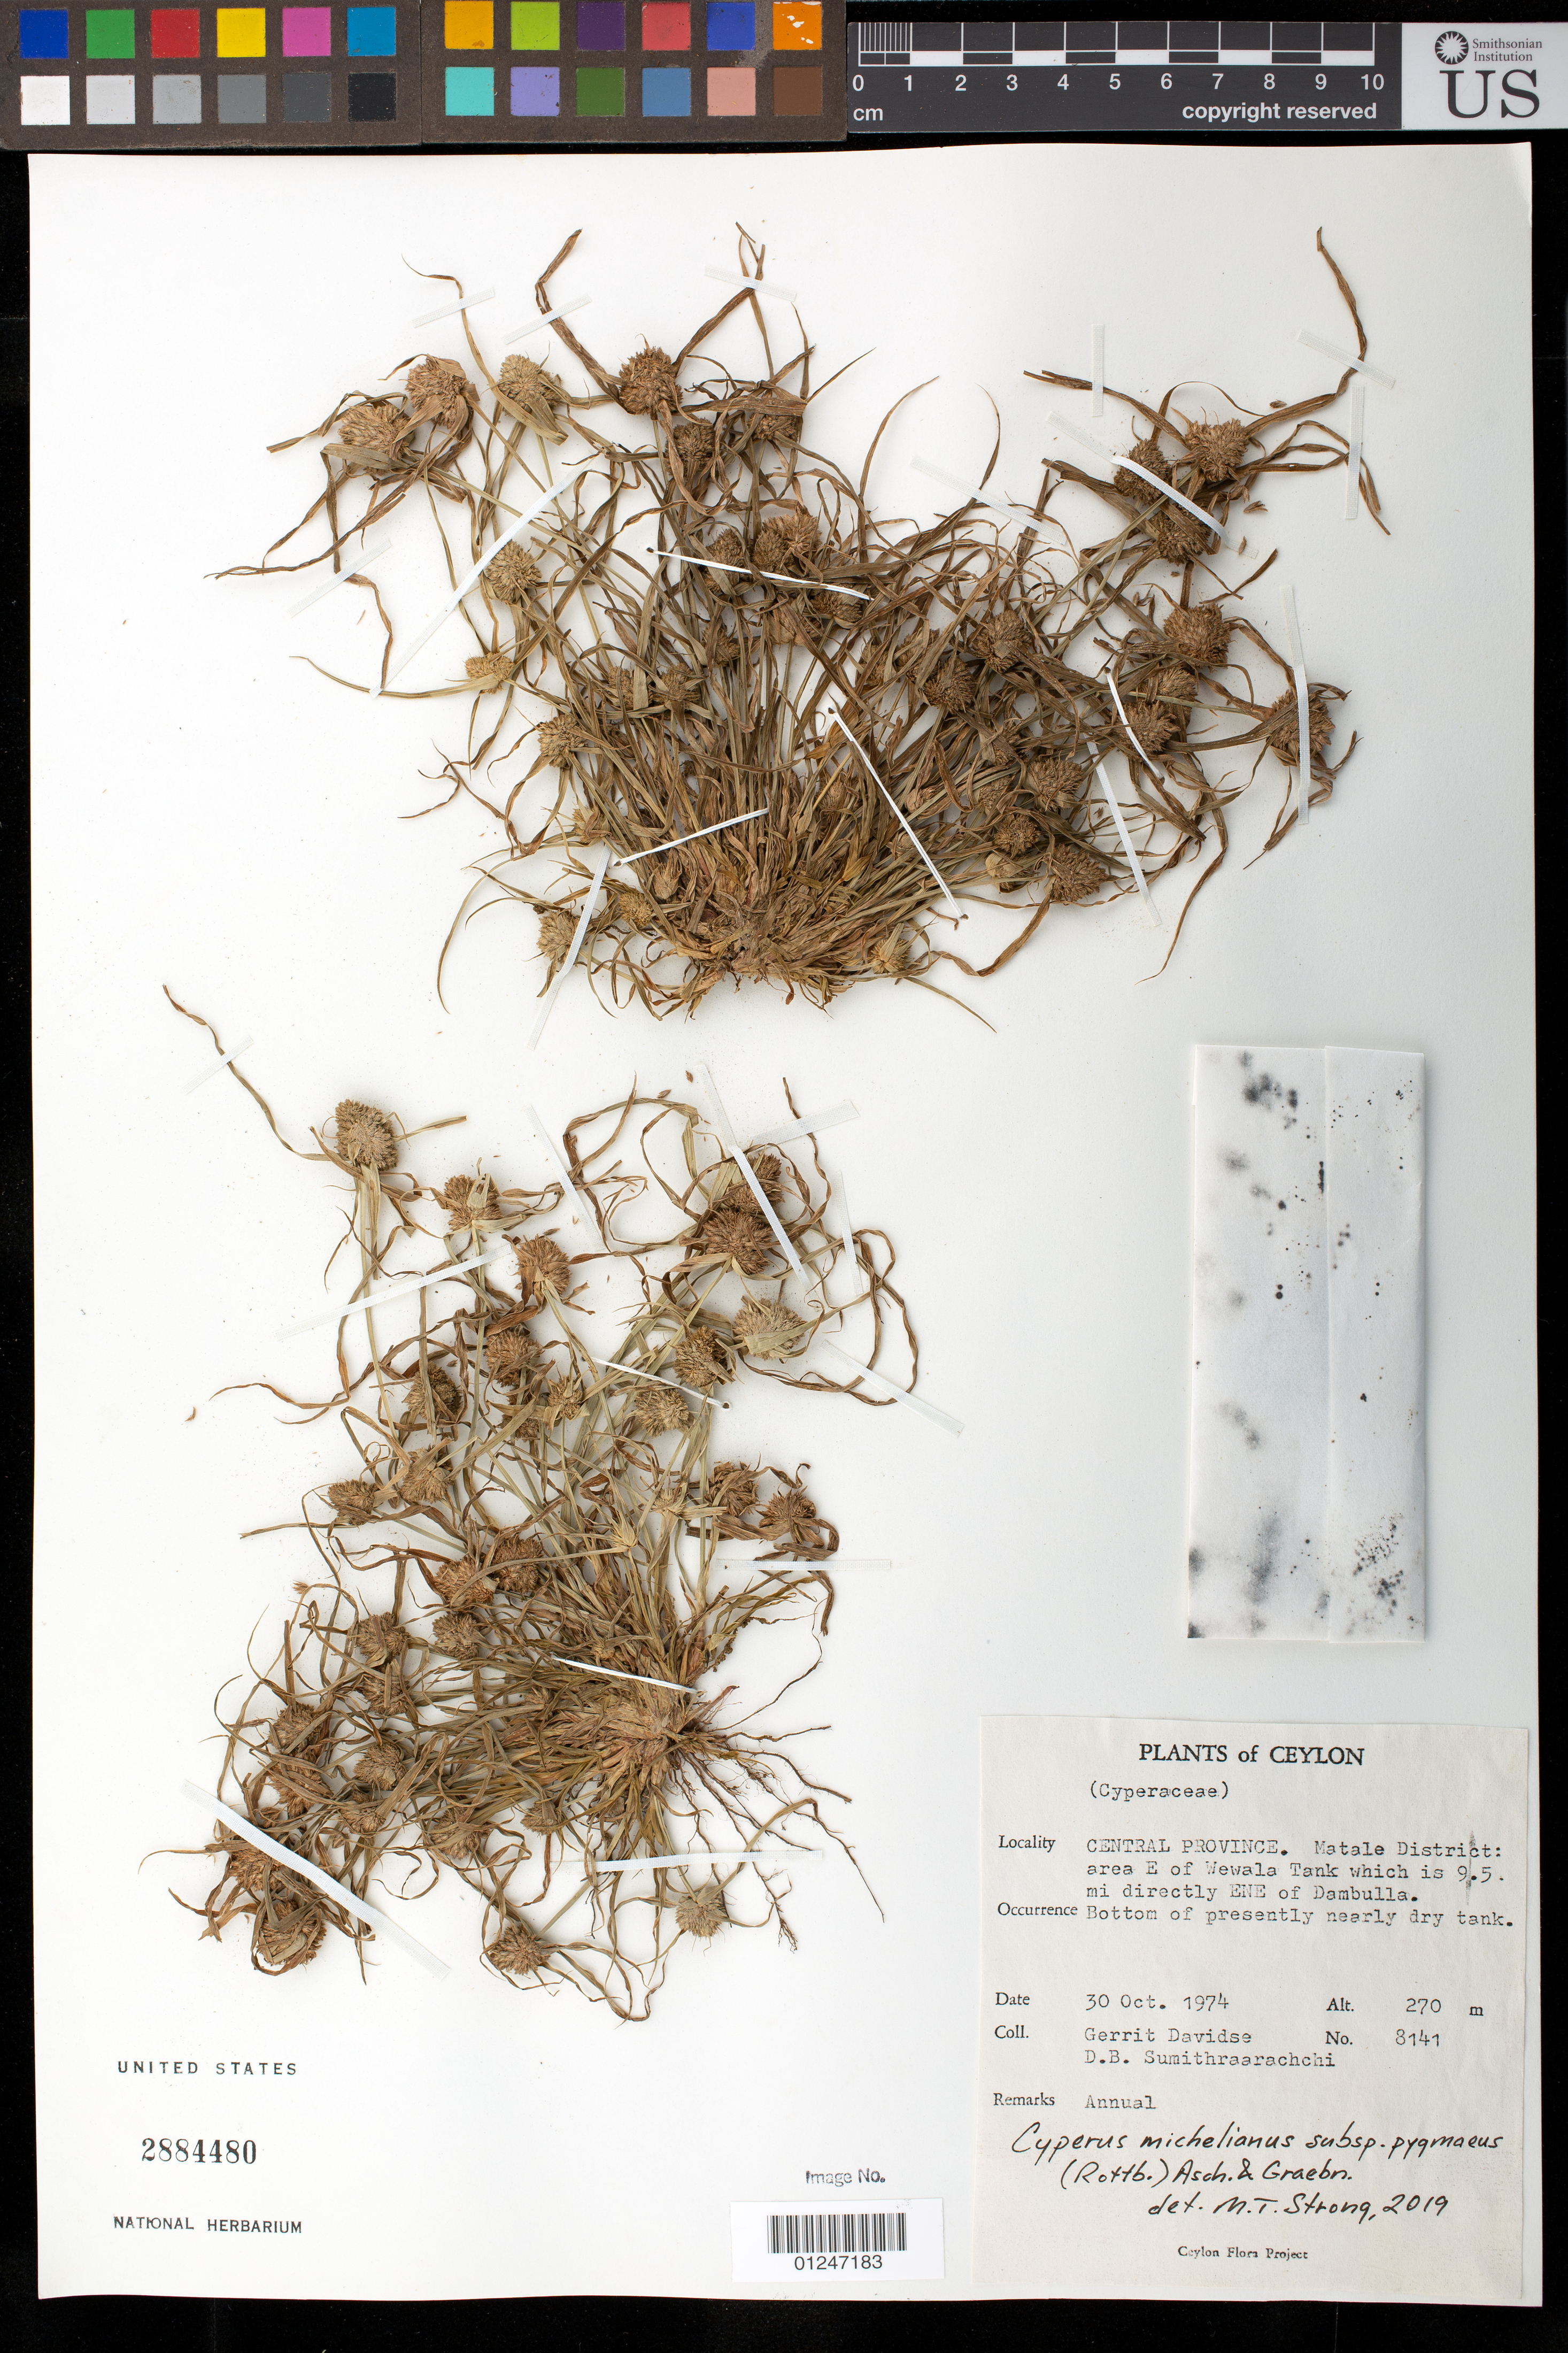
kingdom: Plantae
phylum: Tracheophyta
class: Liliopsida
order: Poales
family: Cyperaceae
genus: Cyperus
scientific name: Cyperus pygmaeus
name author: Rottb.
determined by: Strong, Mark T., (BOT), Smithsonian Institution - National Museum of Natural History (UNITED STATES)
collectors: G. Davidse & D. B. Sumithraarachchi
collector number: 8141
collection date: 1974-10-30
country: Sri Lanka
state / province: Central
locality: Ceylon, Matale District: area E of Wewala Tank, which is 9.5 mi directly ENE of Dambulla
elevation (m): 270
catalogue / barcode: US 2884480